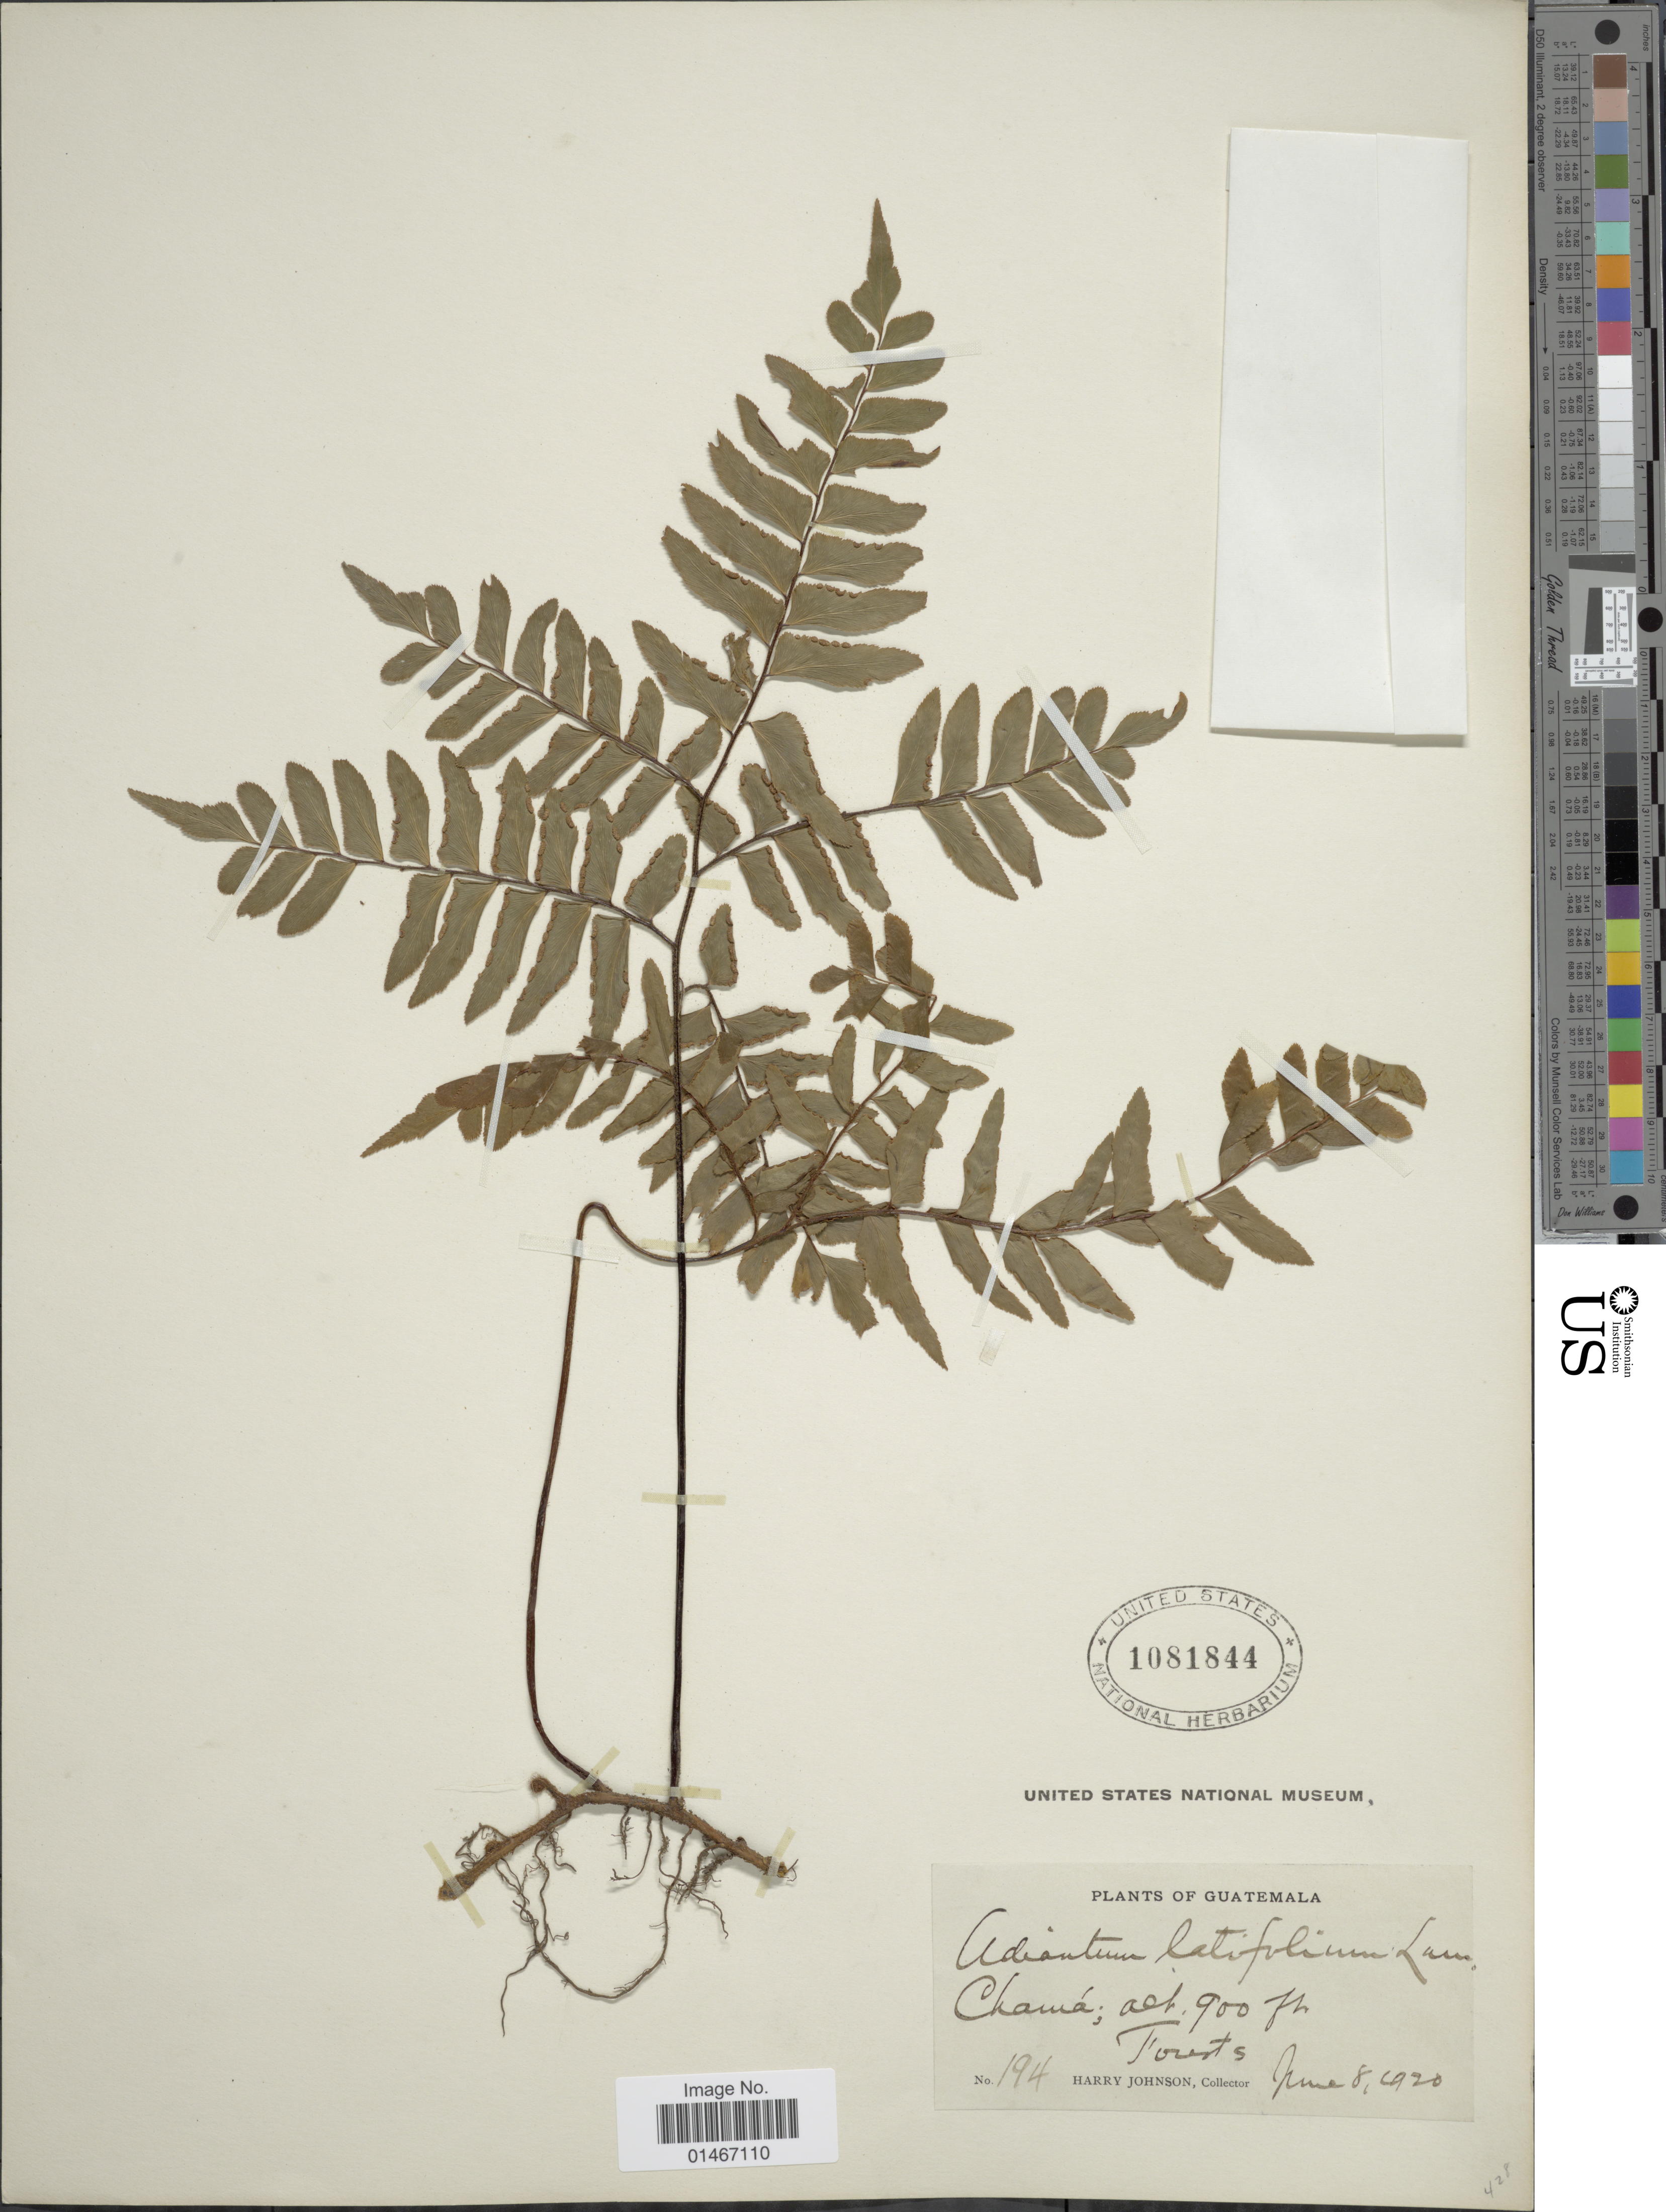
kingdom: Plantae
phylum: Tracheophyta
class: Polypodiopsida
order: Polypodiales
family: Pteridaceae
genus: Adiantum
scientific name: Adiantum latifolium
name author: Lam.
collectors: H. Johnson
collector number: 194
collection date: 1920-06-08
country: Guatemala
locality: Chama.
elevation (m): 274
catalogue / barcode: US 1081844